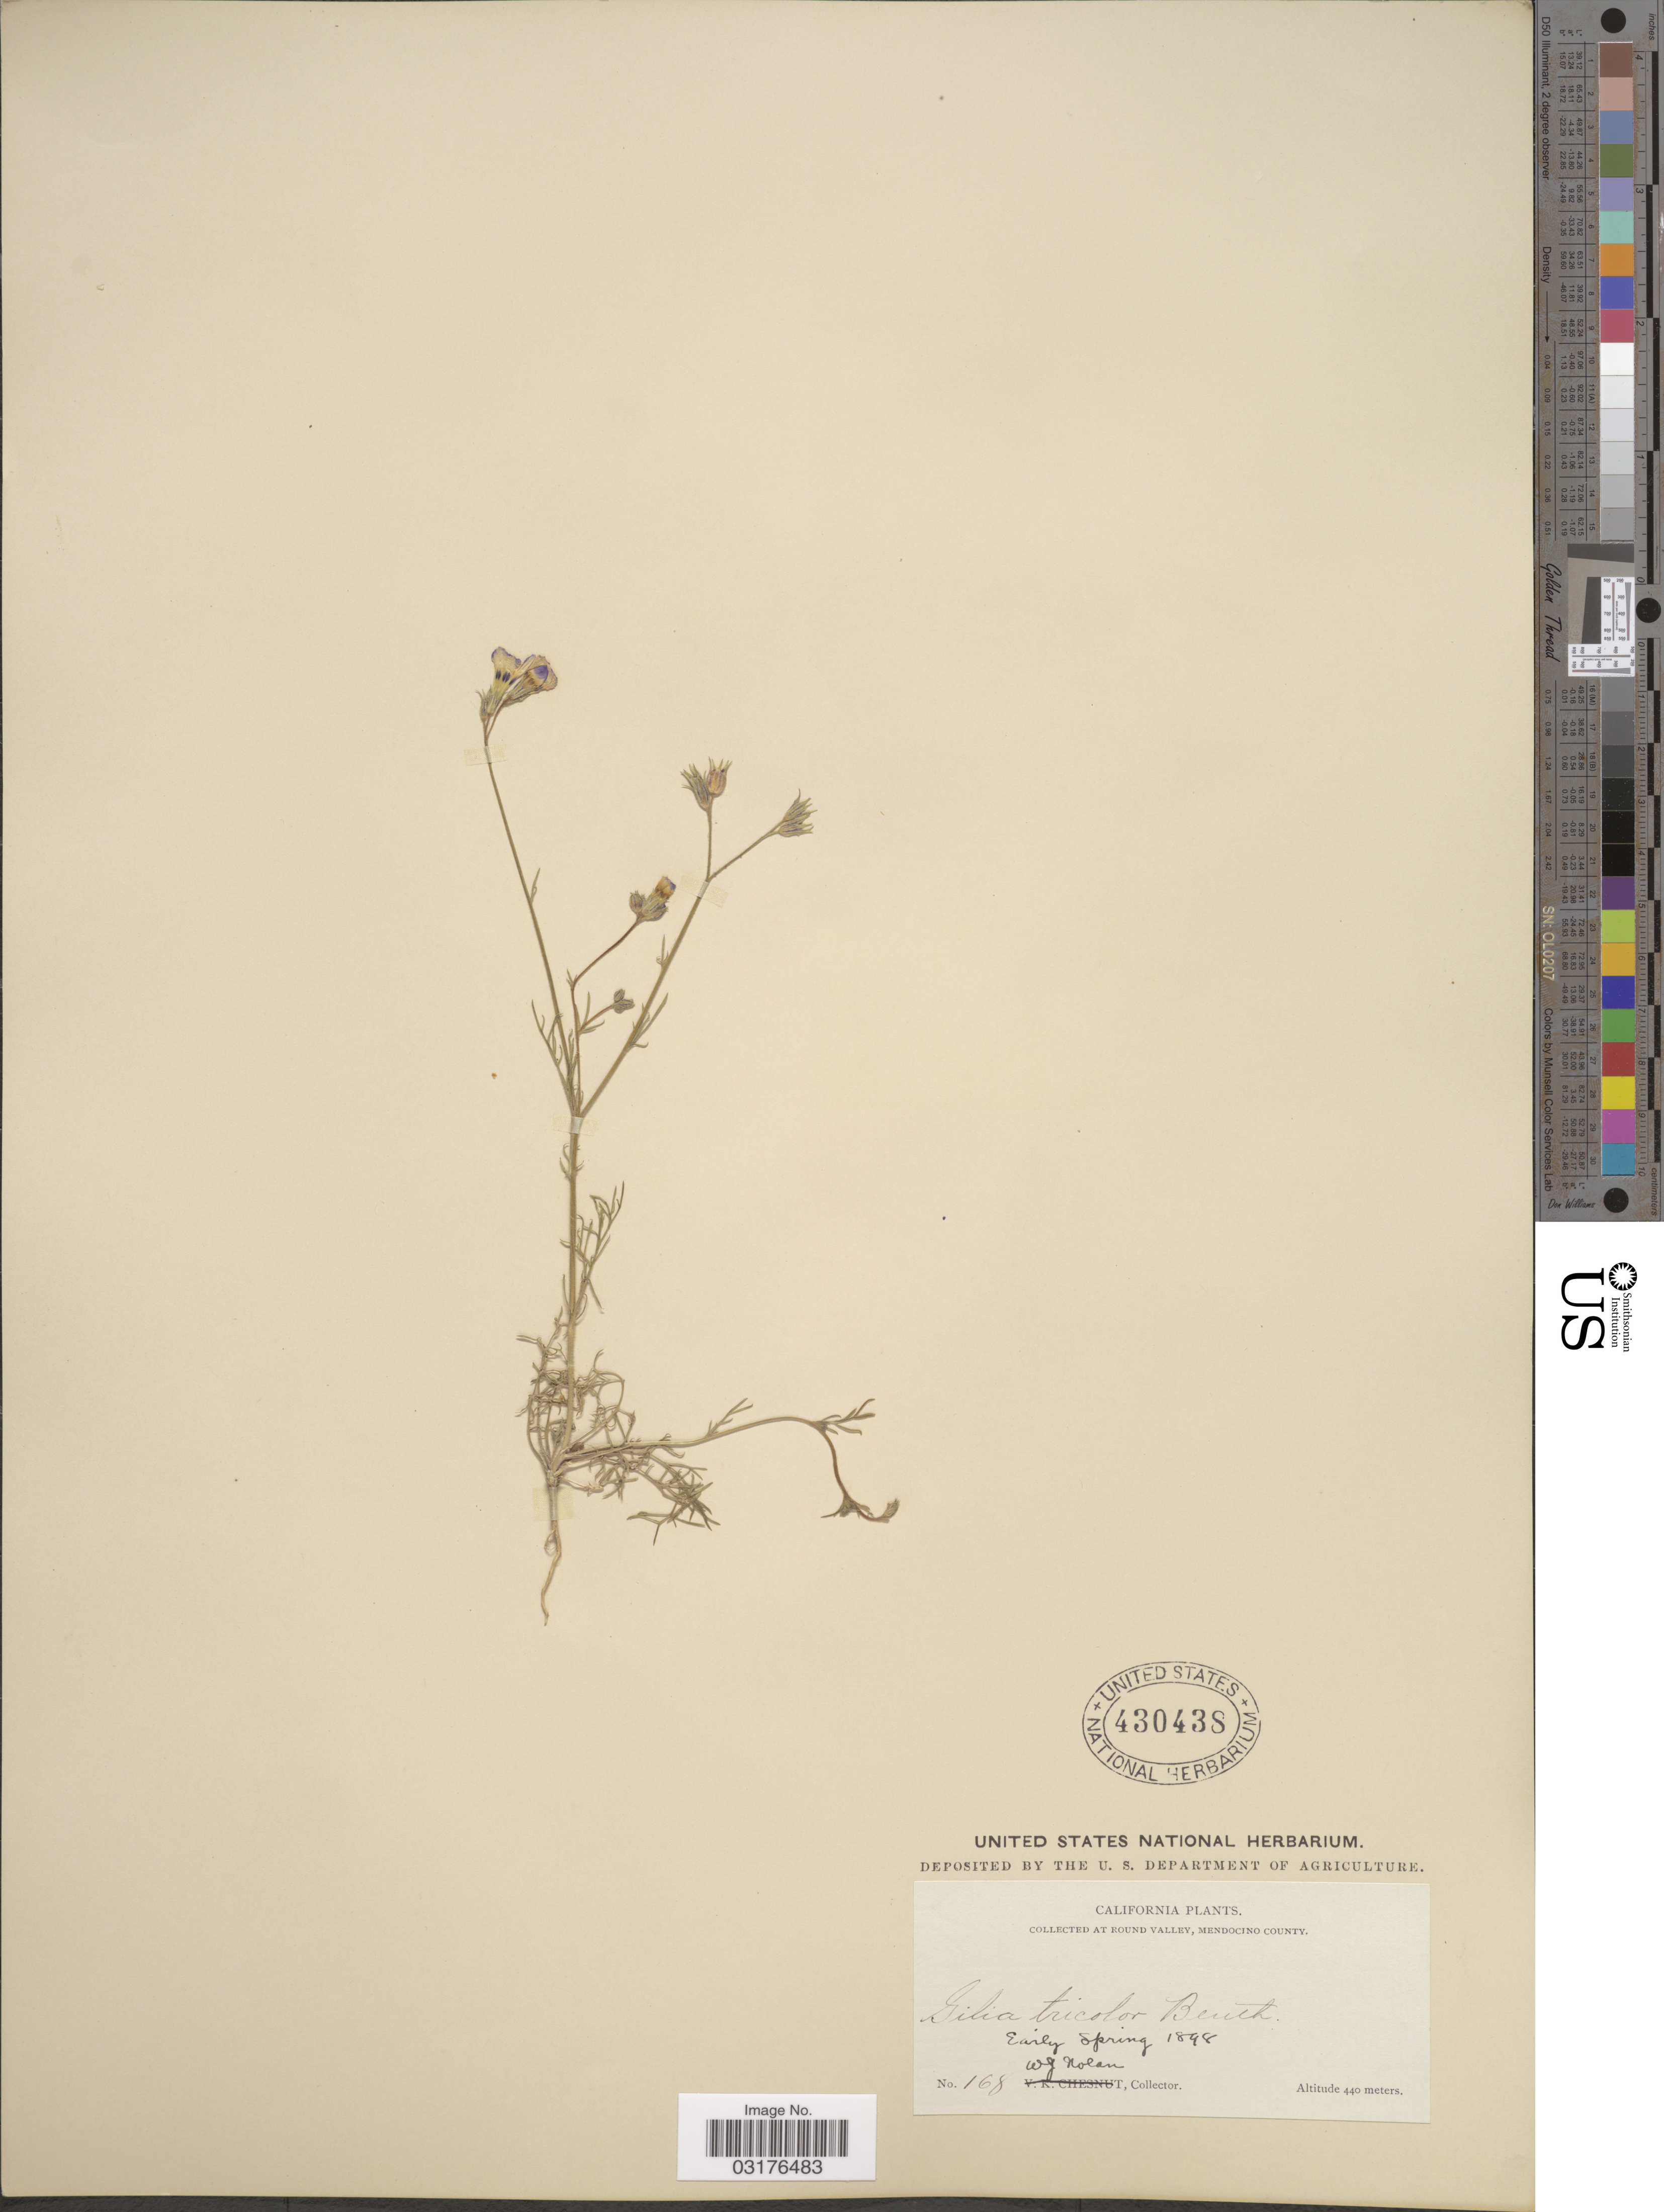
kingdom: Plantae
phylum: Tracheophyta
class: Magnoliopsida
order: Ericales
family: Polemoniaceae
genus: Gilia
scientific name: Gilia tricolor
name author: Benth.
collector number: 168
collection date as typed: Early Spring 1848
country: United States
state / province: California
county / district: Mendocino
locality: At Round Valley, Mendocino County.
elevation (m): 440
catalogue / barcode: US 430438